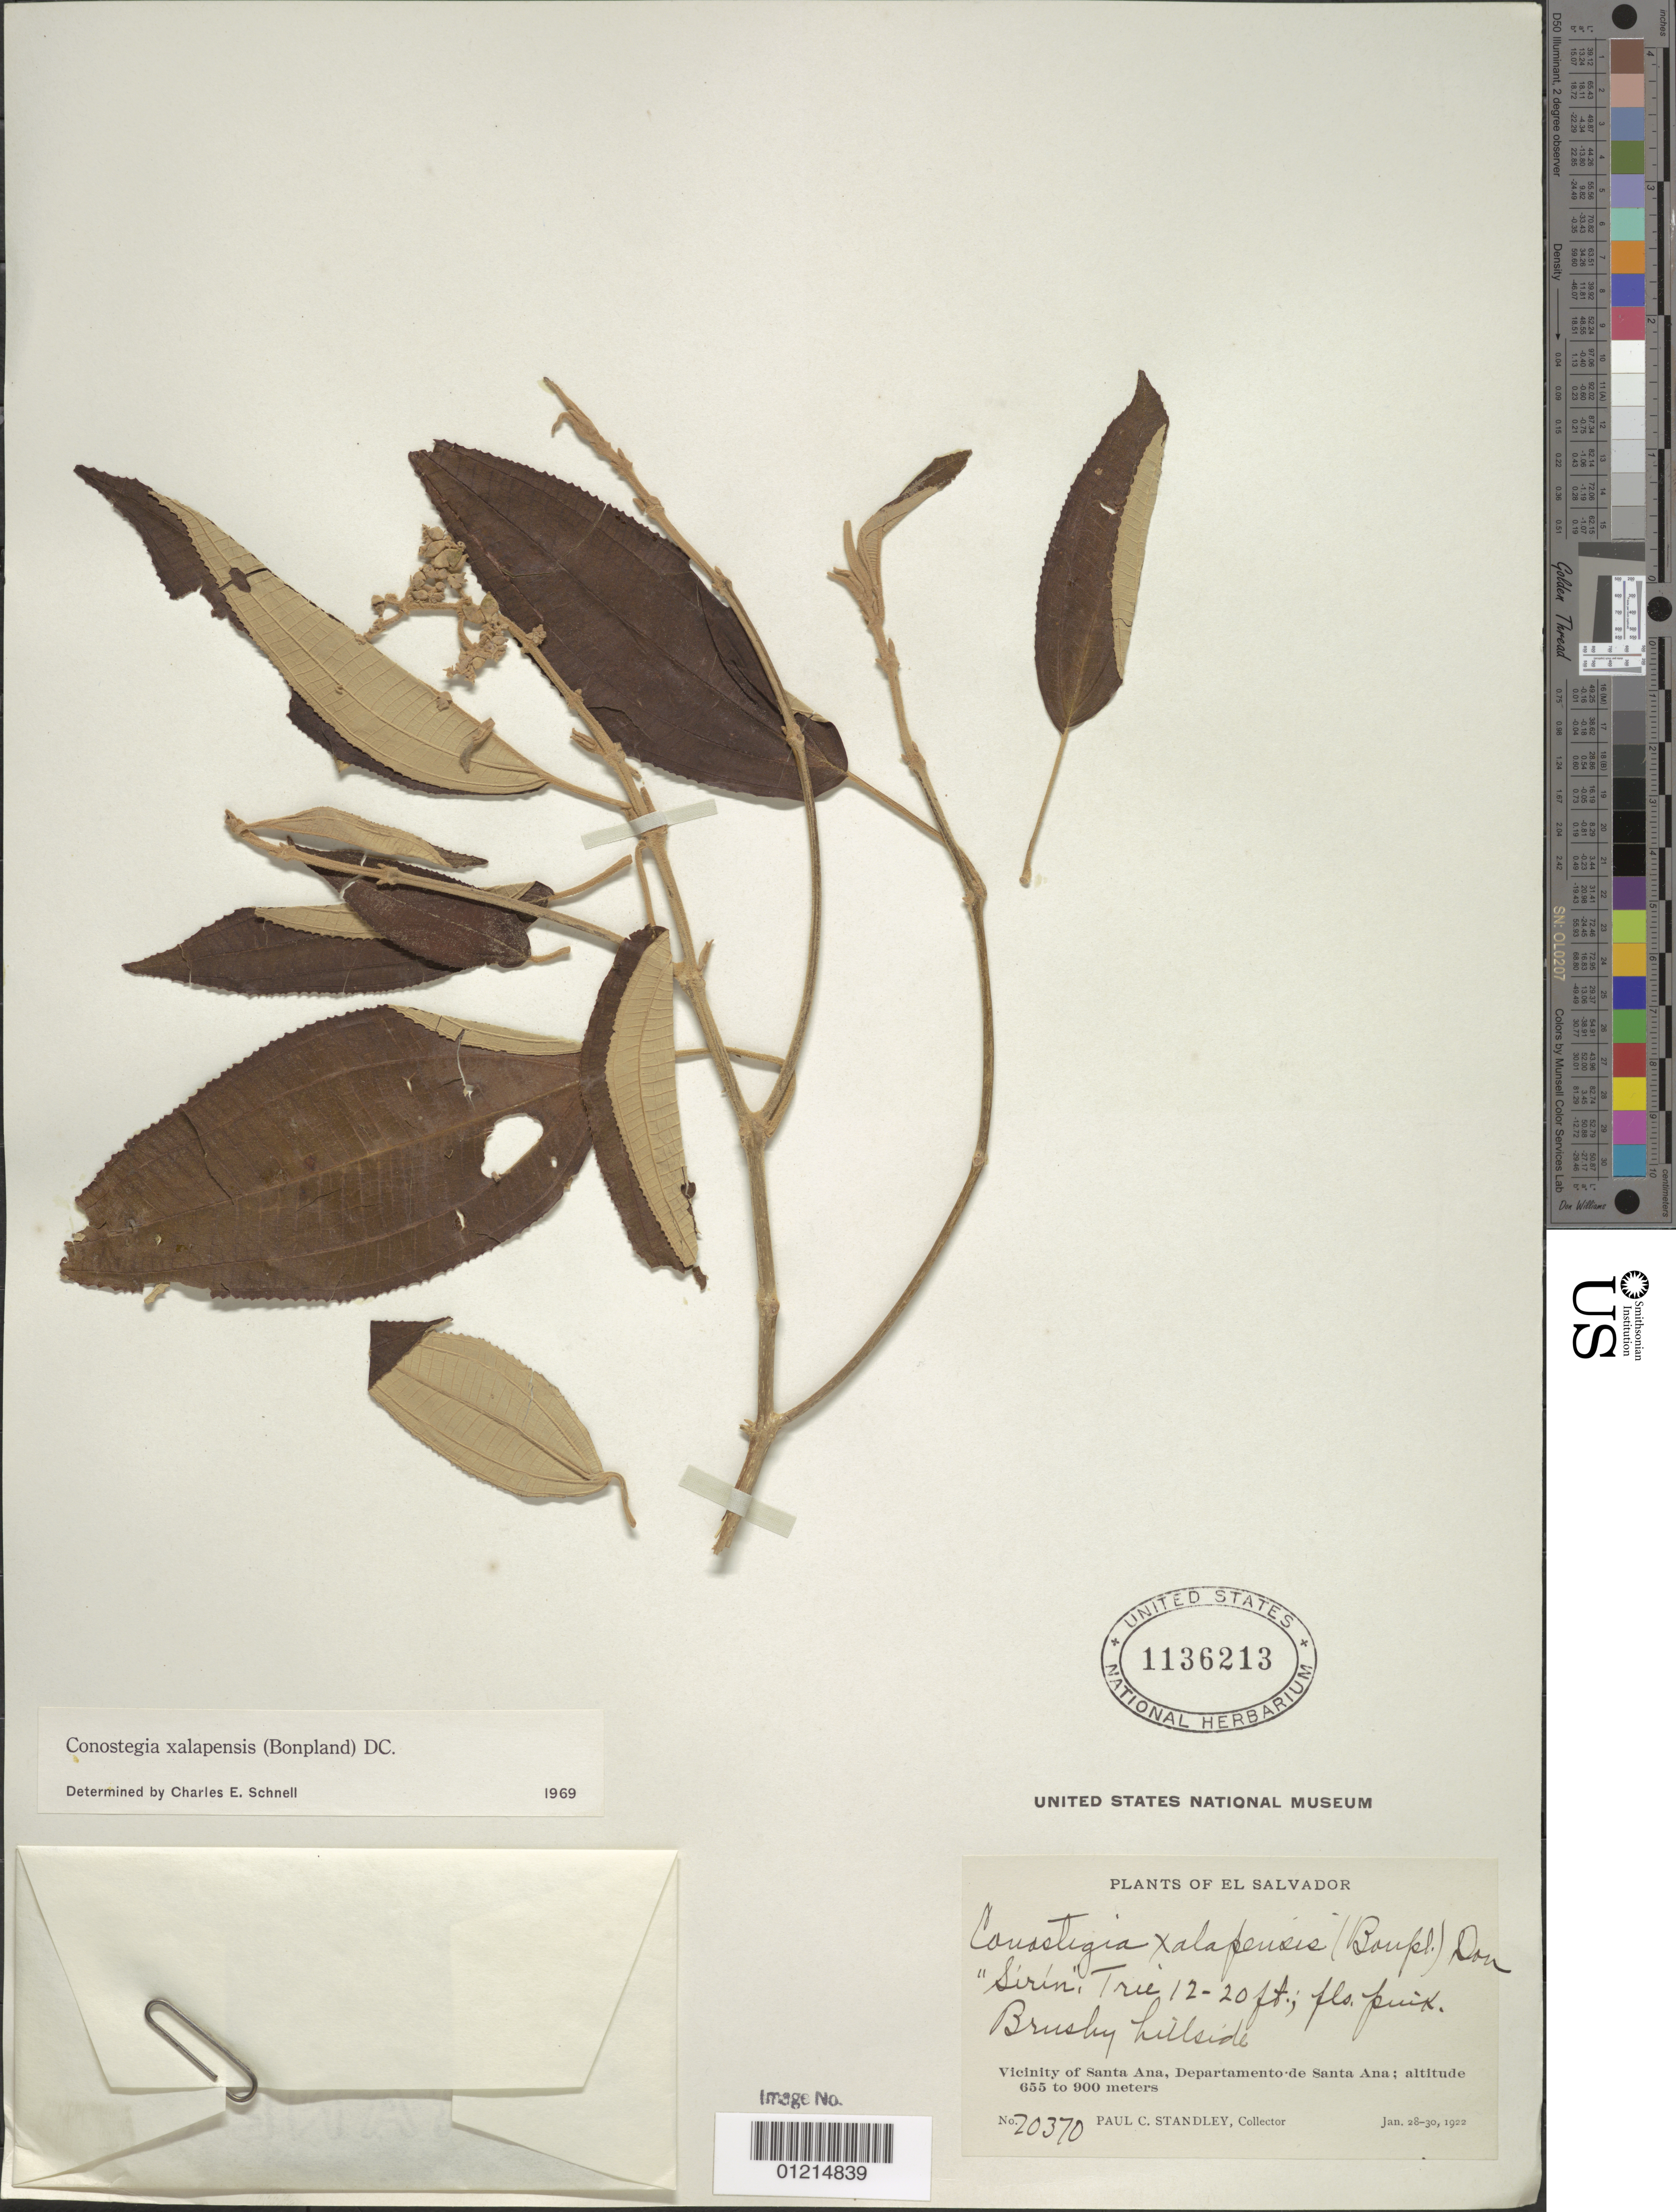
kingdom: Plantae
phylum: Tracheophyta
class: Magnoliopsida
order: Myrtales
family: Melastomataceae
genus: Conostegia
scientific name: Conostegia quadrangularis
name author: Schltdl. ex Steud.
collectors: P. C. Standley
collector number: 20370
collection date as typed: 28 Jan 1922 to 30 Jan 1922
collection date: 1922-01-28/1922-01-30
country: El Salvador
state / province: Santa Ana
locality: Vicinity of Santa Ana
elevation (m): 655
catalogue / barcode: US 1136213